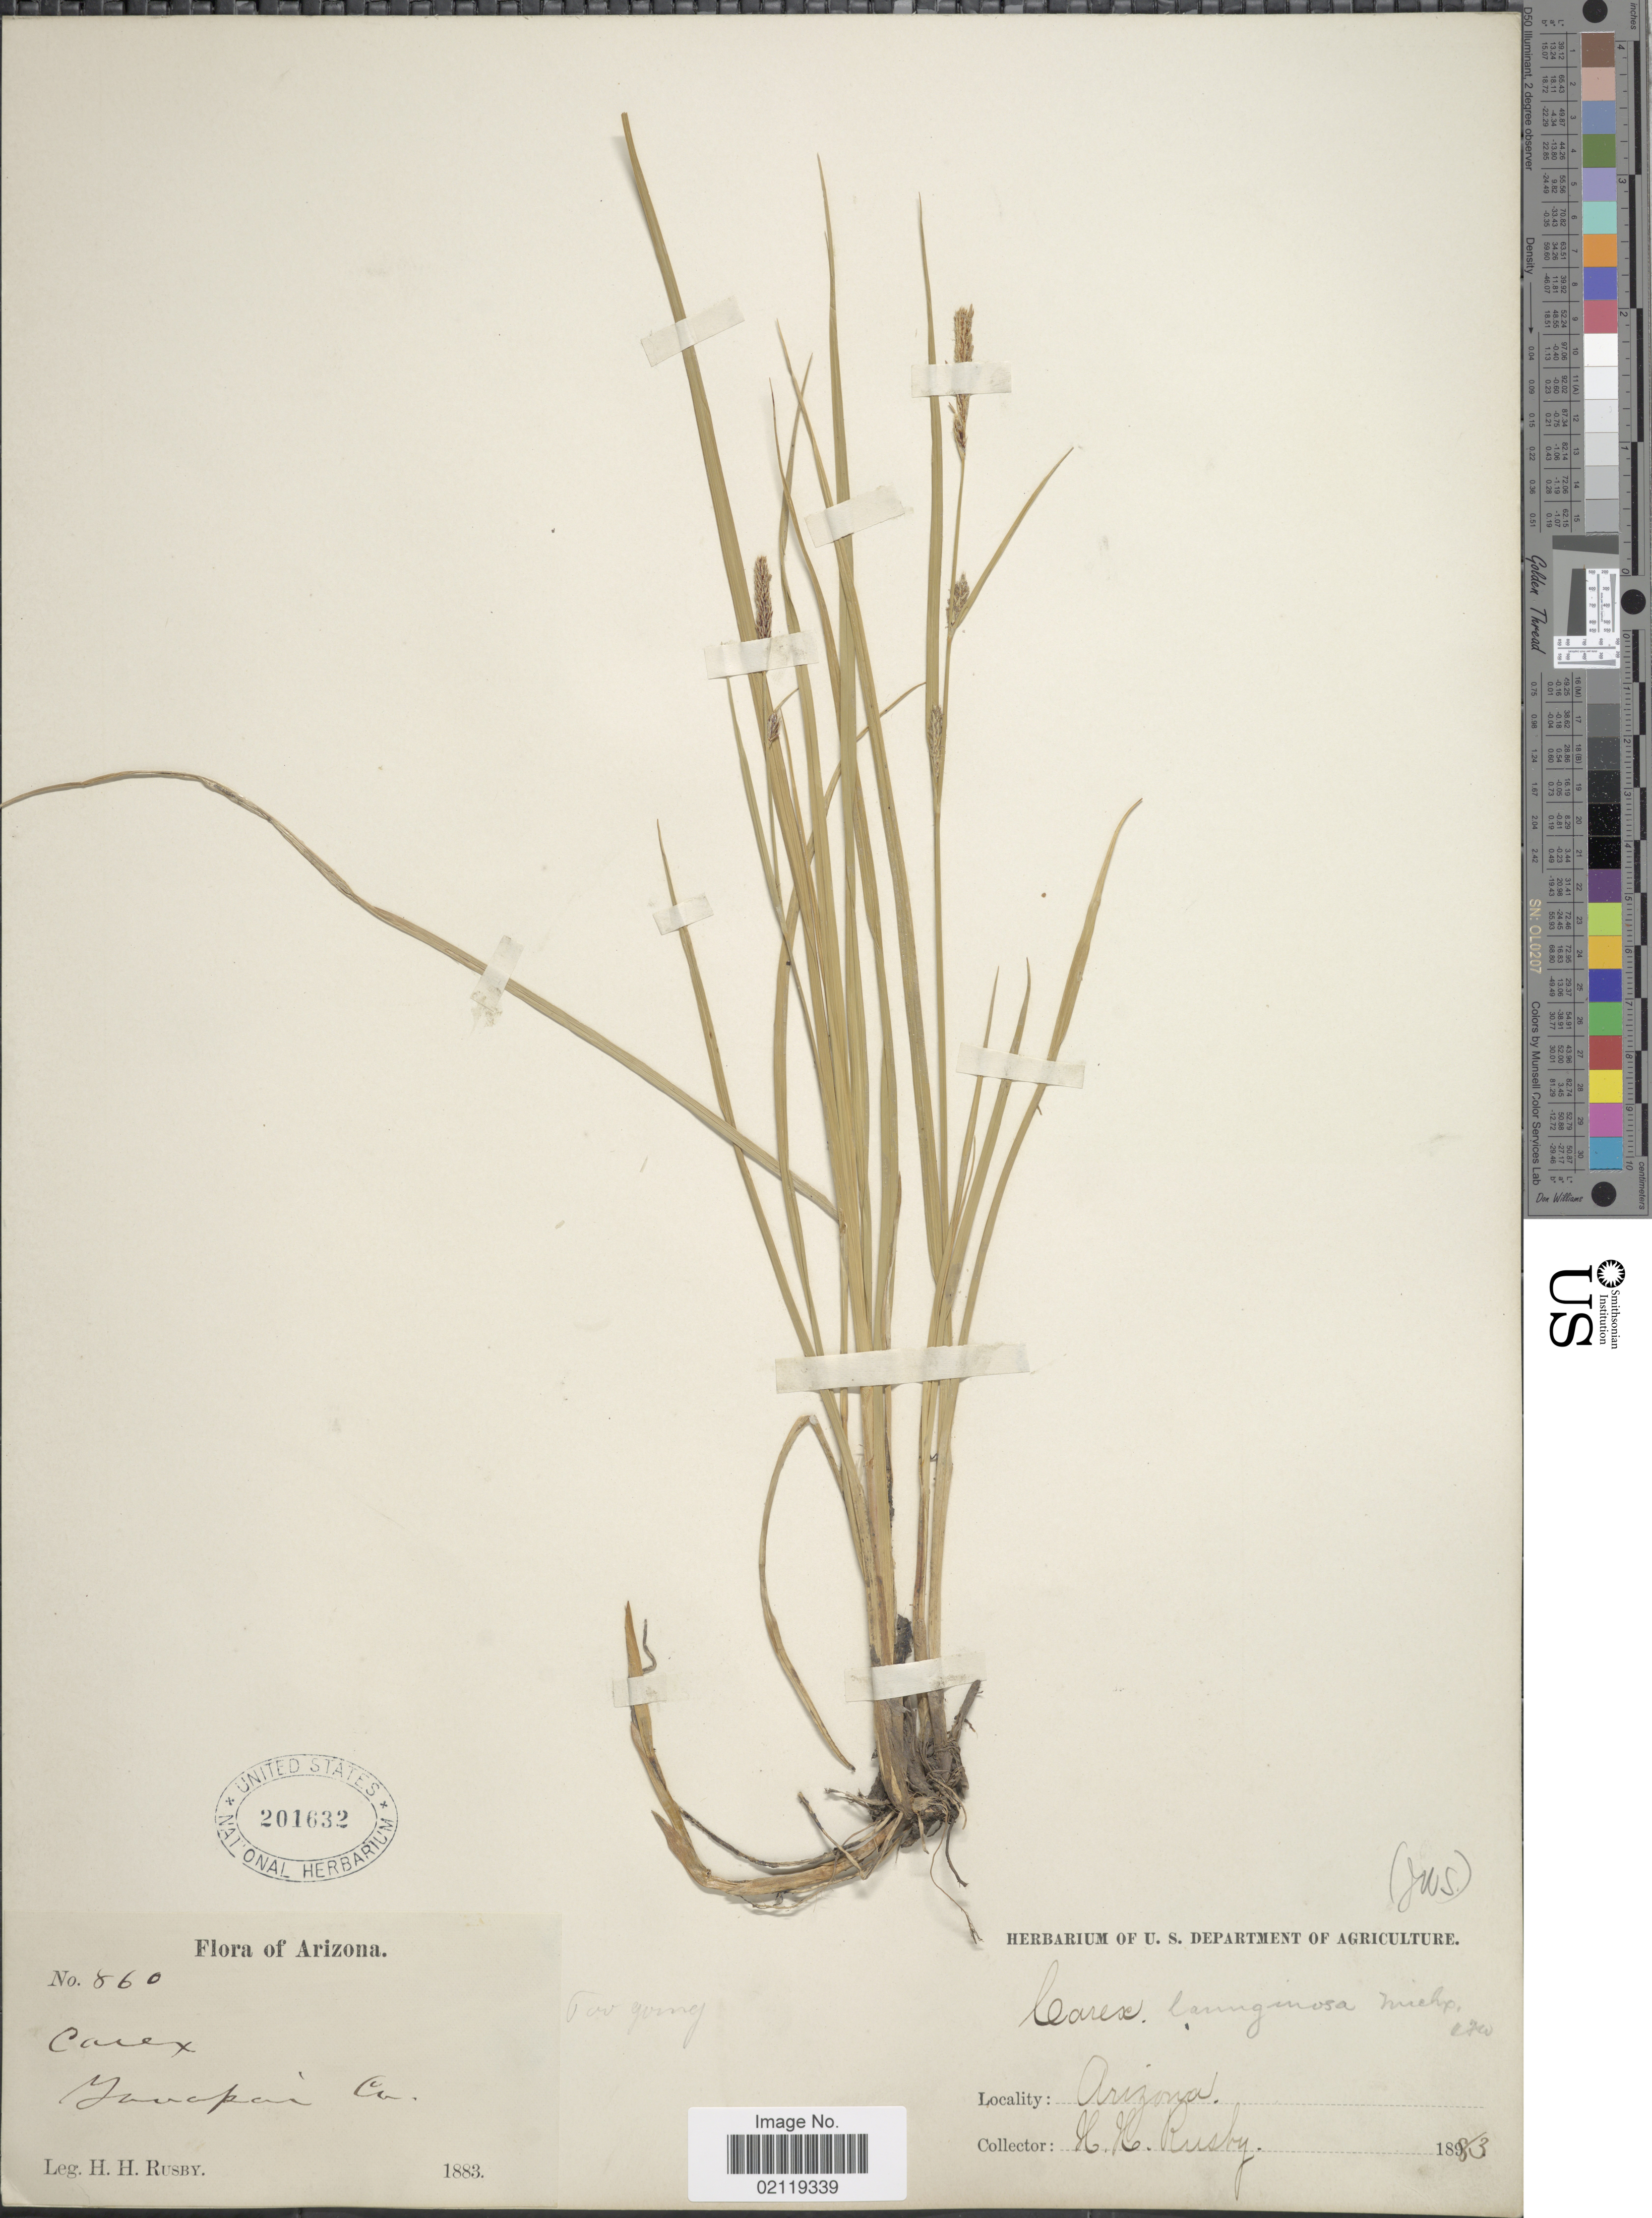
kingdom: Plantae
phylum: Tracheophyta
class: Liliopsida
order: Poales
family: Cyperaceae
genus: Carex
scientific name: Carex pellita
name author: Muhl. ex Willd.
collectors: H. H. Rusby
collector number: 860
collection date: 1883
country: United States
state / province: Arizona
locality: Yavapai Co.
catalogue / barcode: US 201632